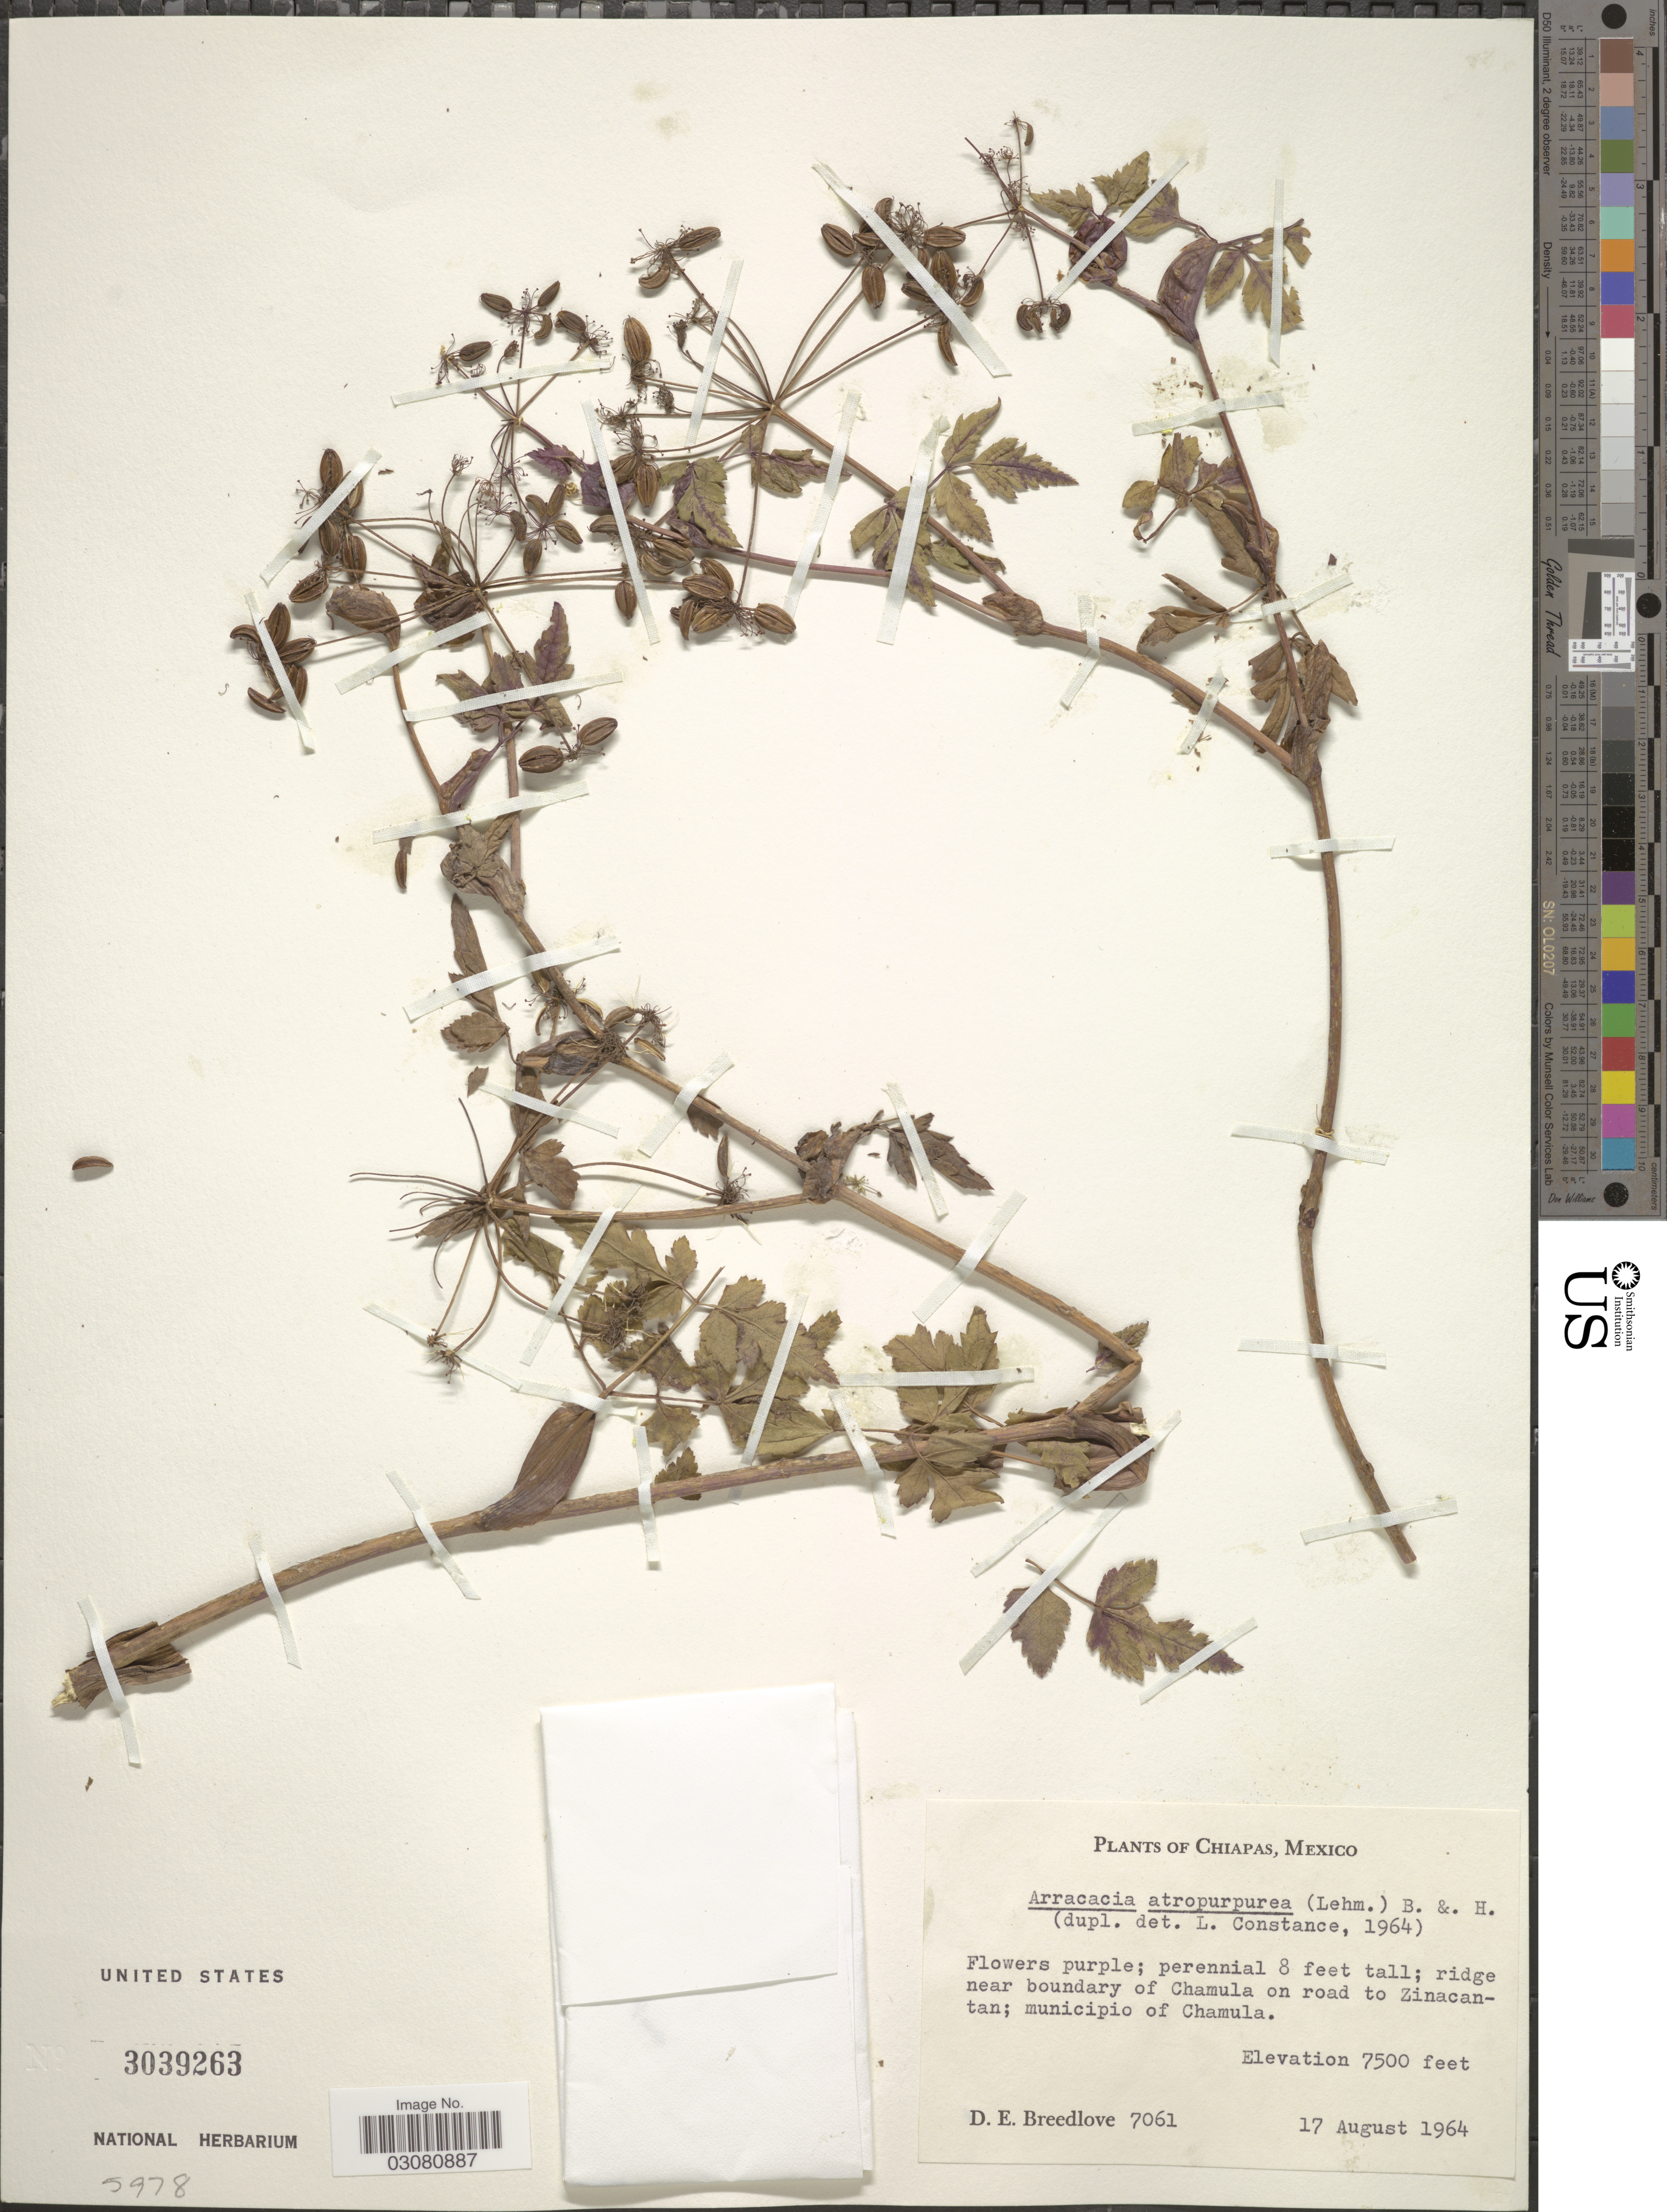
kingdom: Plantae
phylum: Tracheophyta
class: Magnoliopsida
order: Apiales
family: Apiaceae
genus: Arracacia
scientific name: Arracacia atropurpurea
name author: (Lehm.) Benth. & Hook. f. ex Hemsl.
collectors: D. E. Breedlove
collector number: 7061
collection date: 1964-08-17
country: Mexico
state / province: Chiapas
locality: Ridge near boundary of Chamula on road to Zinacantan; municipio of Chamula.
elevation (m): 2286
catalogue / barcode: US 3039263